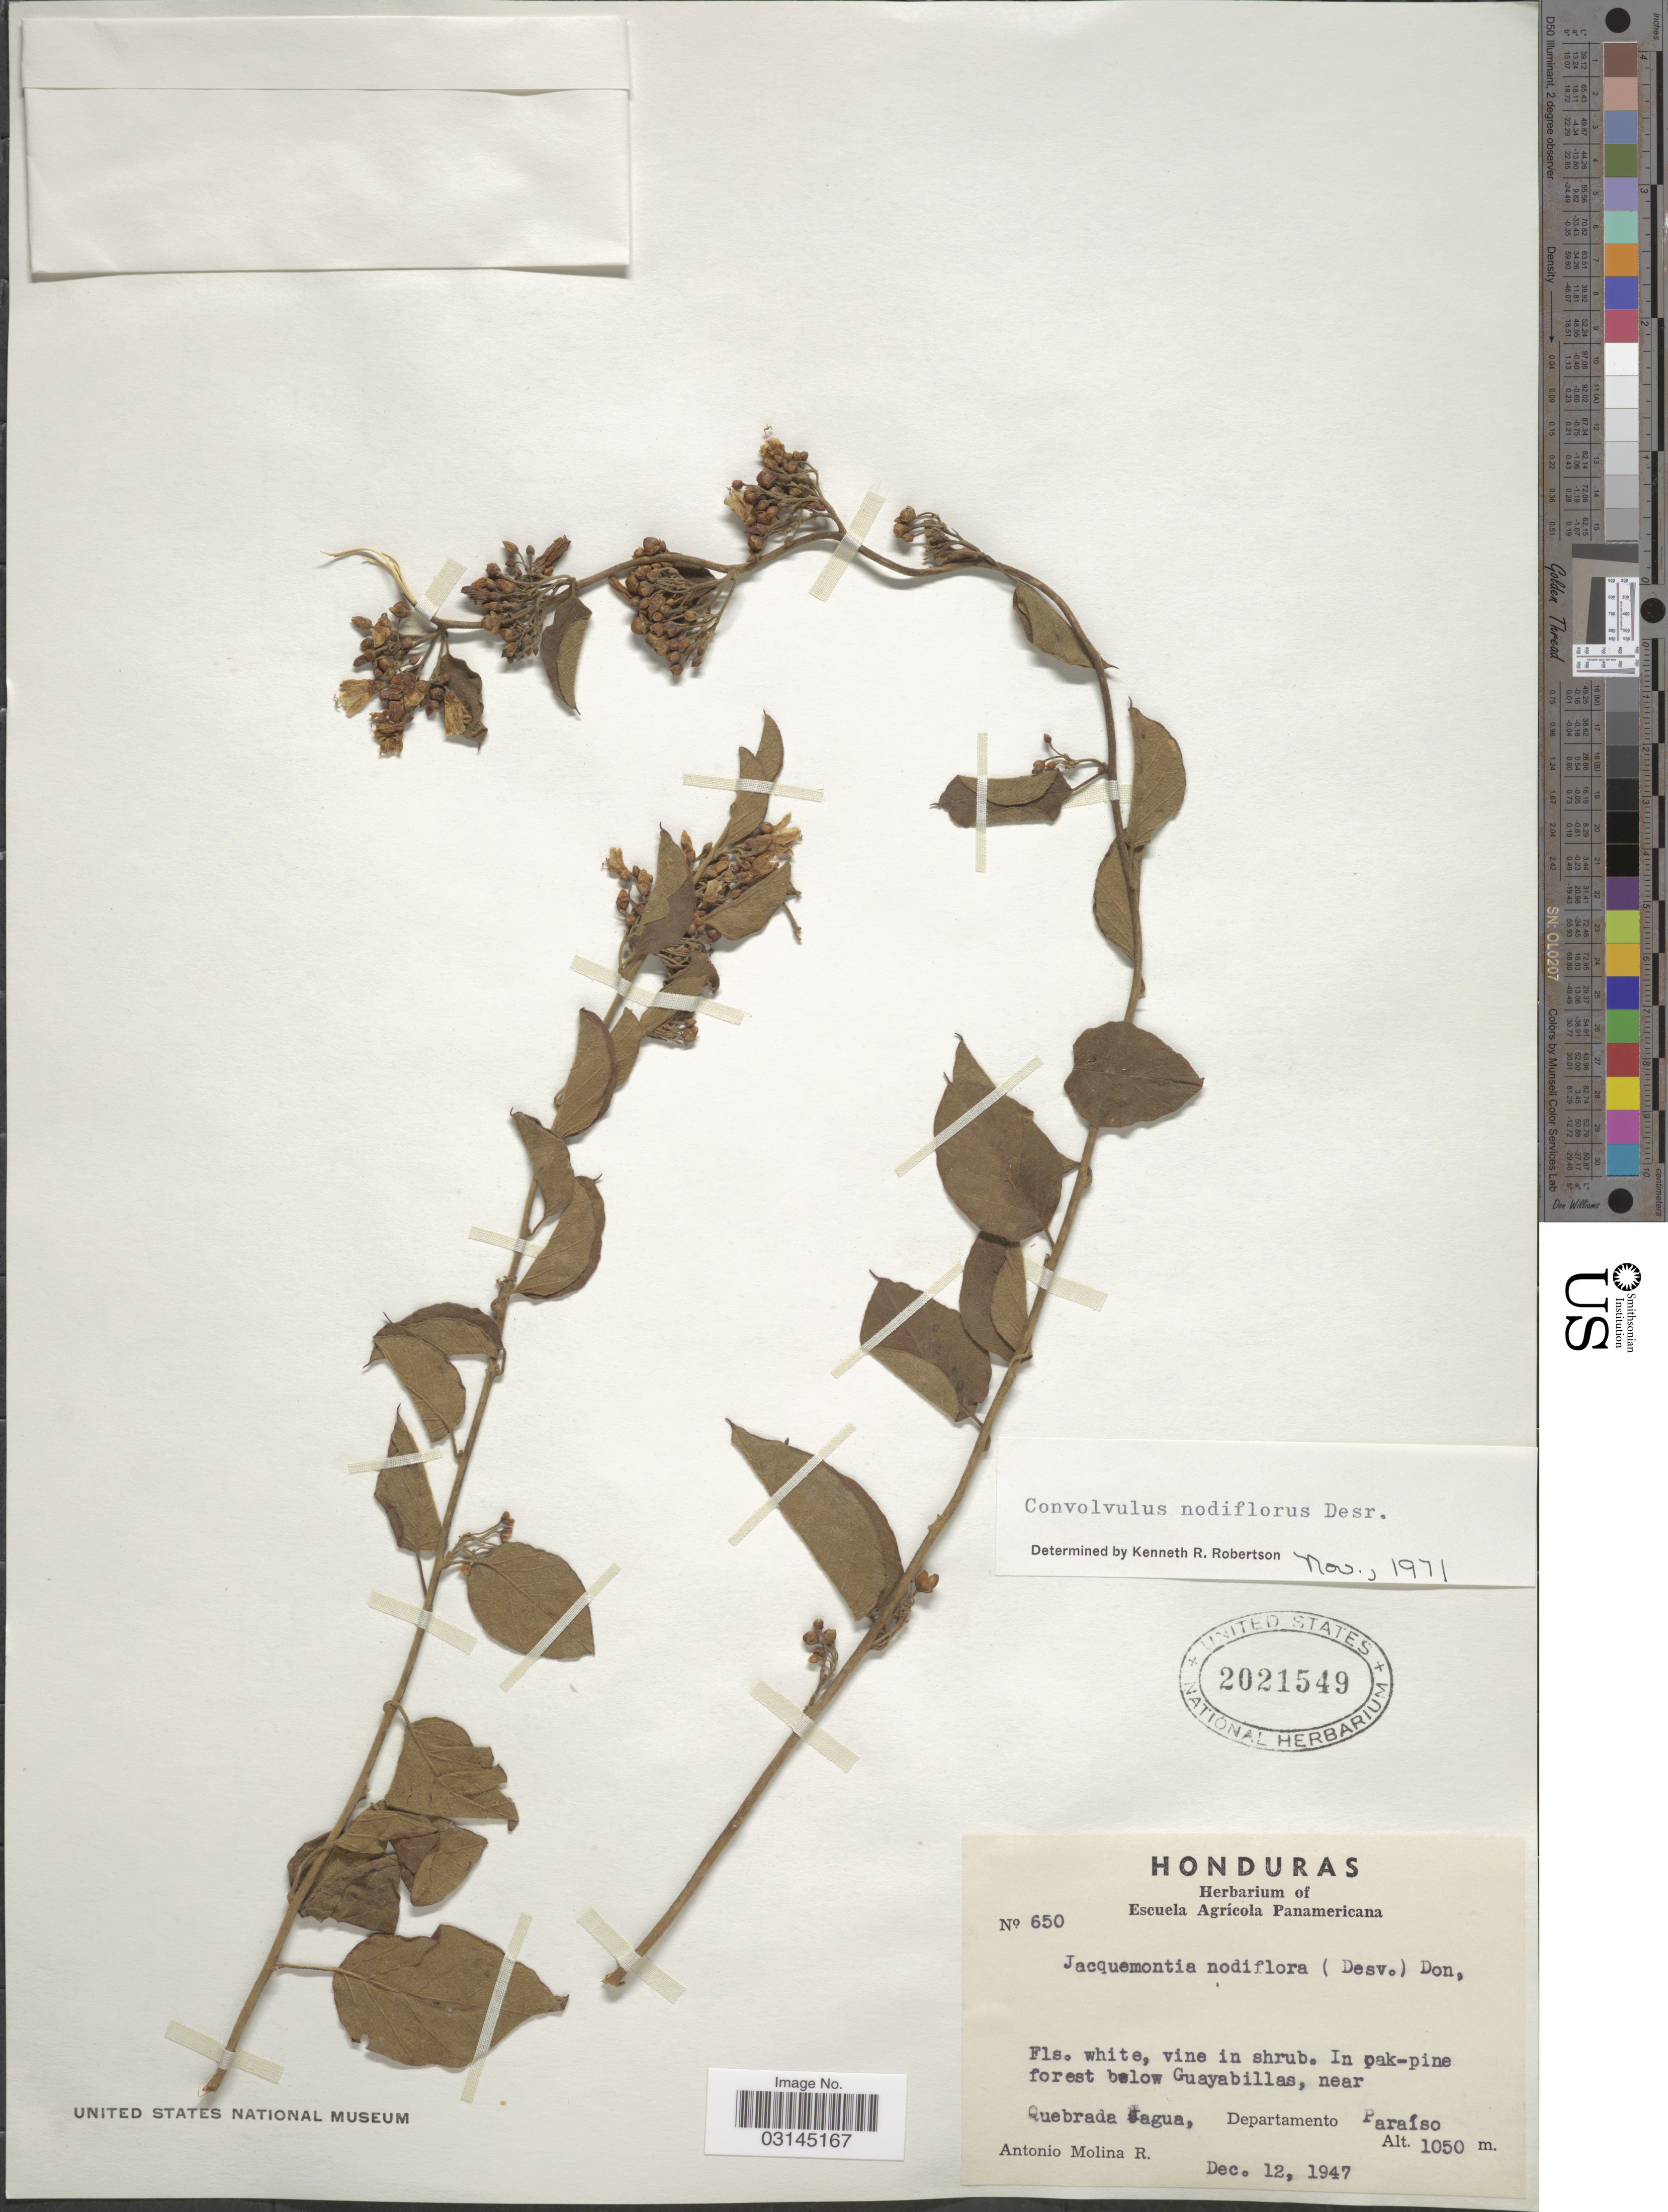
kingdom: Plantae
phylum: Tracheophyta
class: Magnoliopsida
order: Solanales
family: Convolvulaceae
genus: Convolvulus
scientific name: Convolvulus nodiflorus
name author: Desr.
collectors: A. Molina R.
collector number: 650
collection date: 1947-12-12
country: Honduras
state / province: El Paraíso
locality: In oak-pine forest below Guayabillas, near Quebrada Lagua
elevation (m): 1050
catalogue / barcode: US 2021549